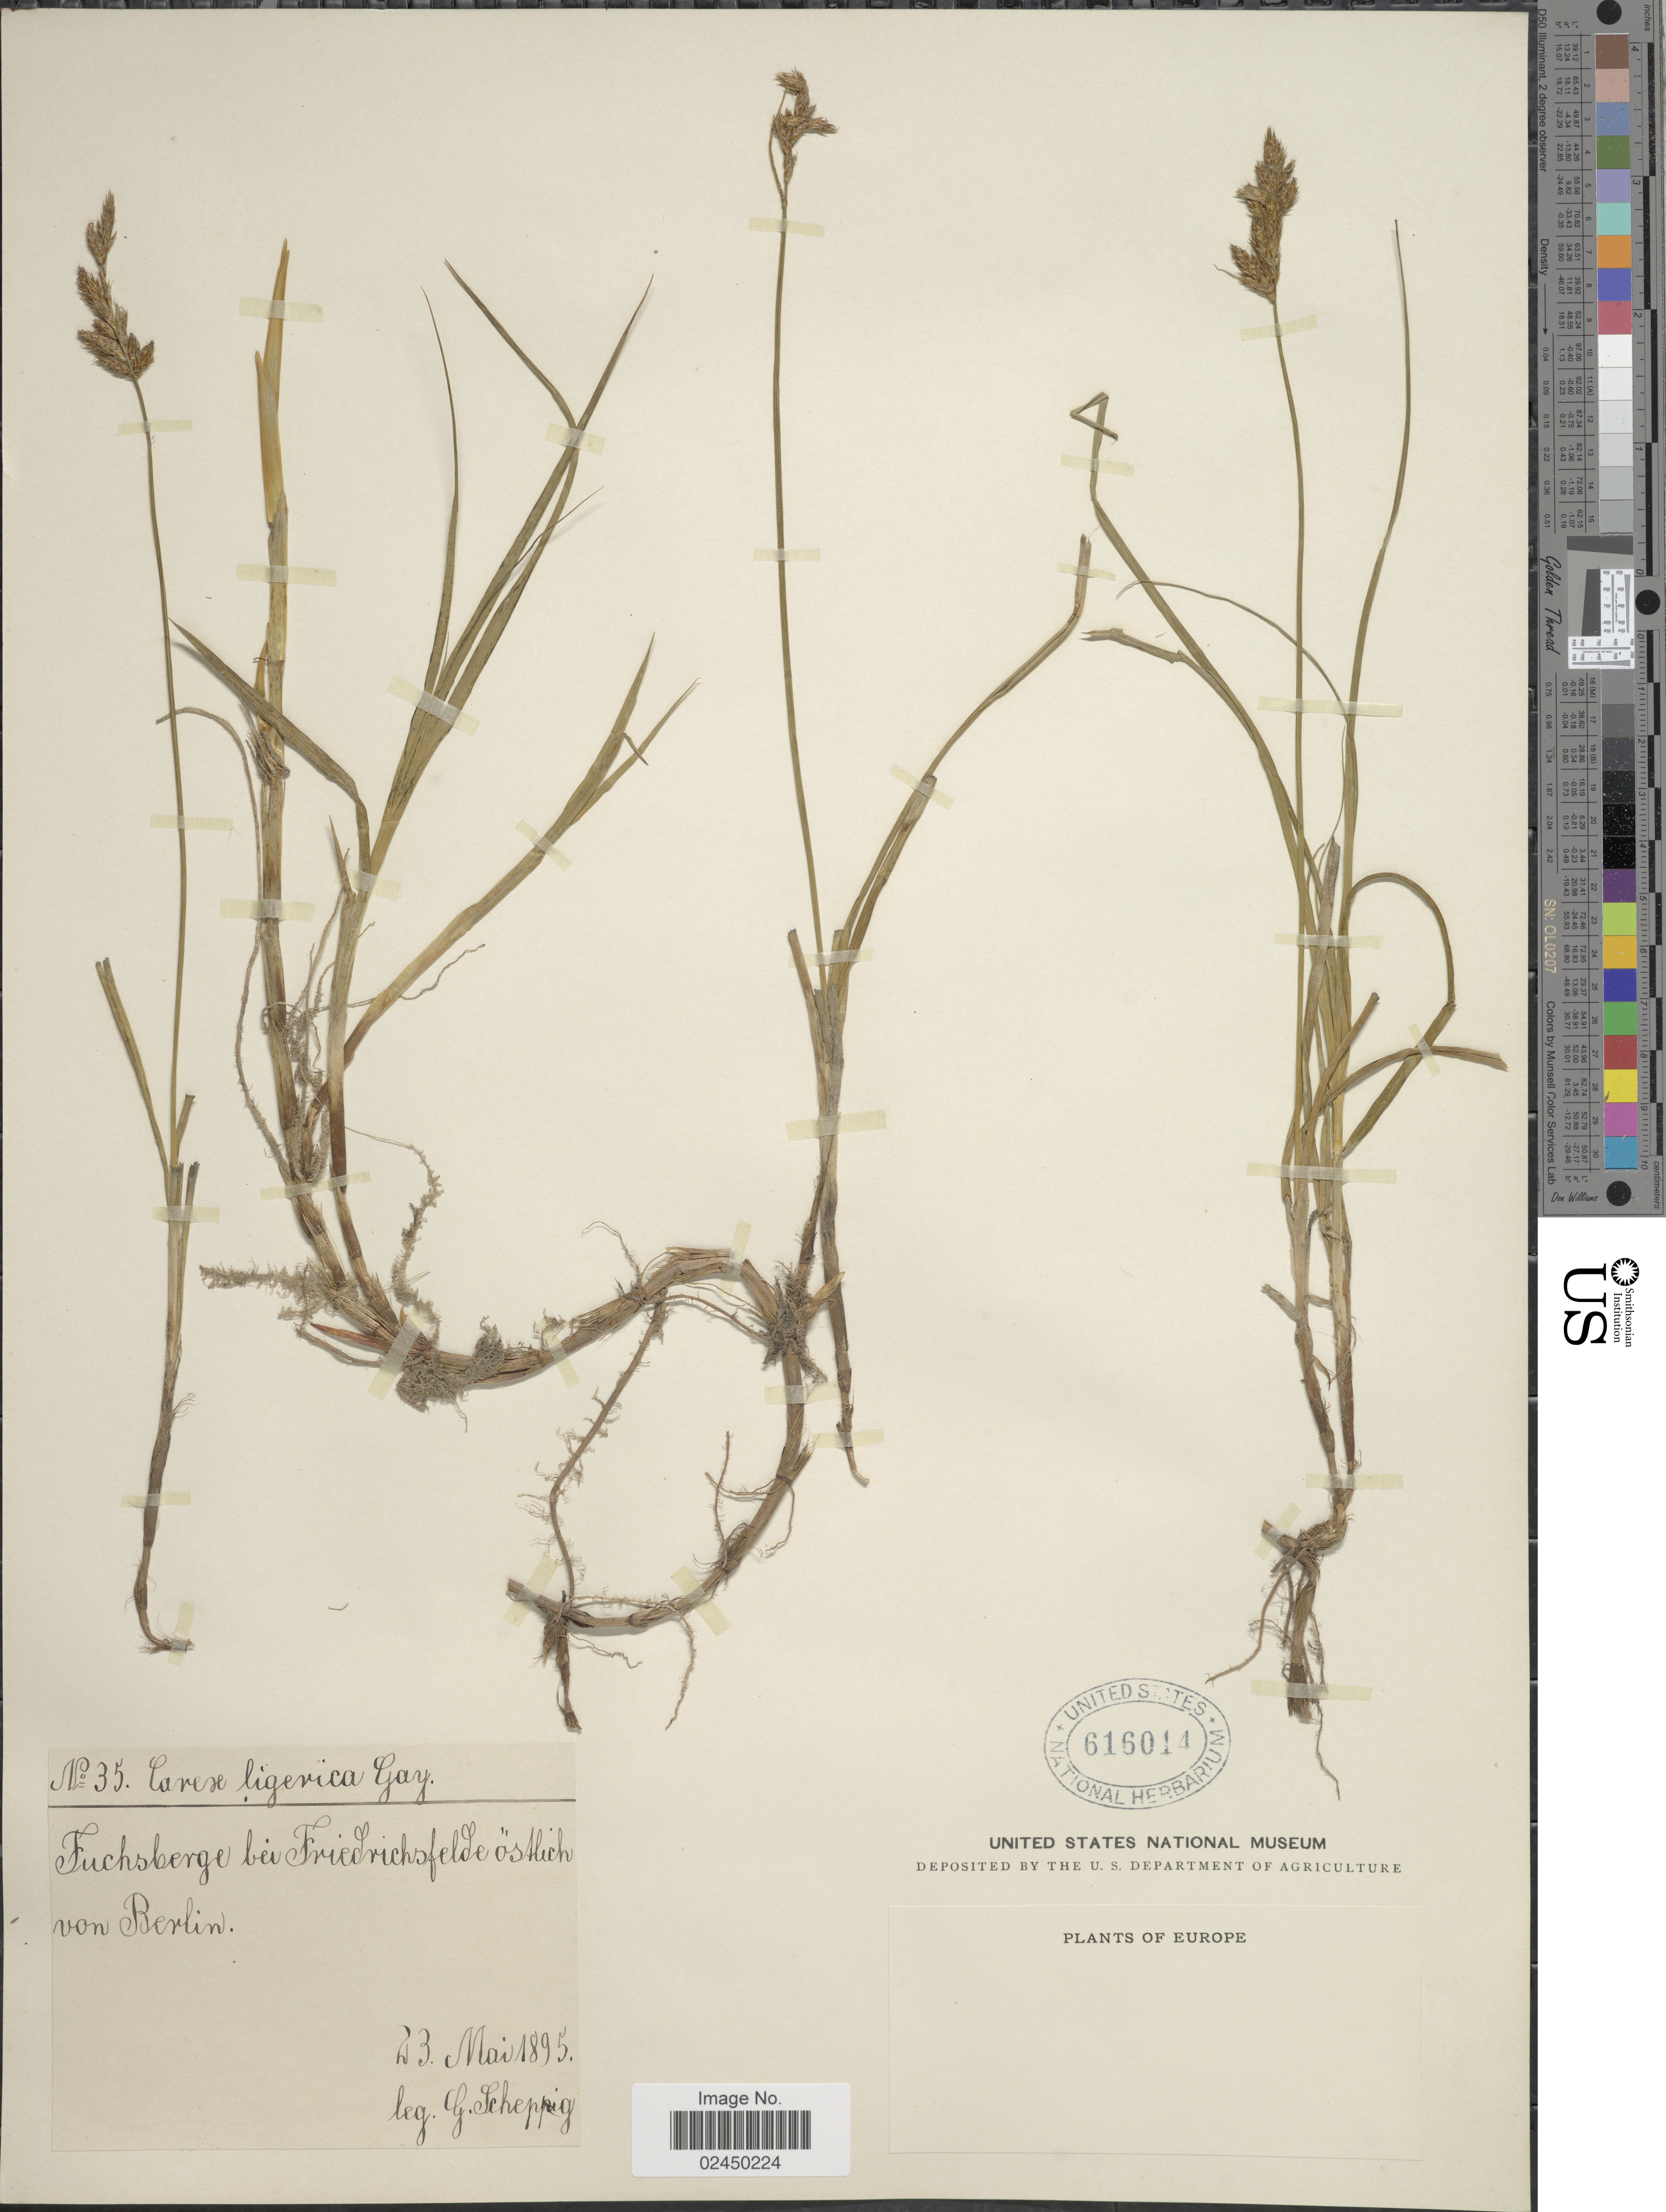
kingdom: Plantae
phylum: Tracheophyta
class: Liliopsida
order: Poales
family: Cyperaceae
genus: Carex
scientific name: Carex colchica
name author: J. Gay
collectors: G. Scheppig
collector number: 35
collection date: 1895-05-23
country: Germany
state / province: Berlin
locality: Fuchsberge bei Frichsfelde östlich von Berlin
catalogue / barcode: US 616014